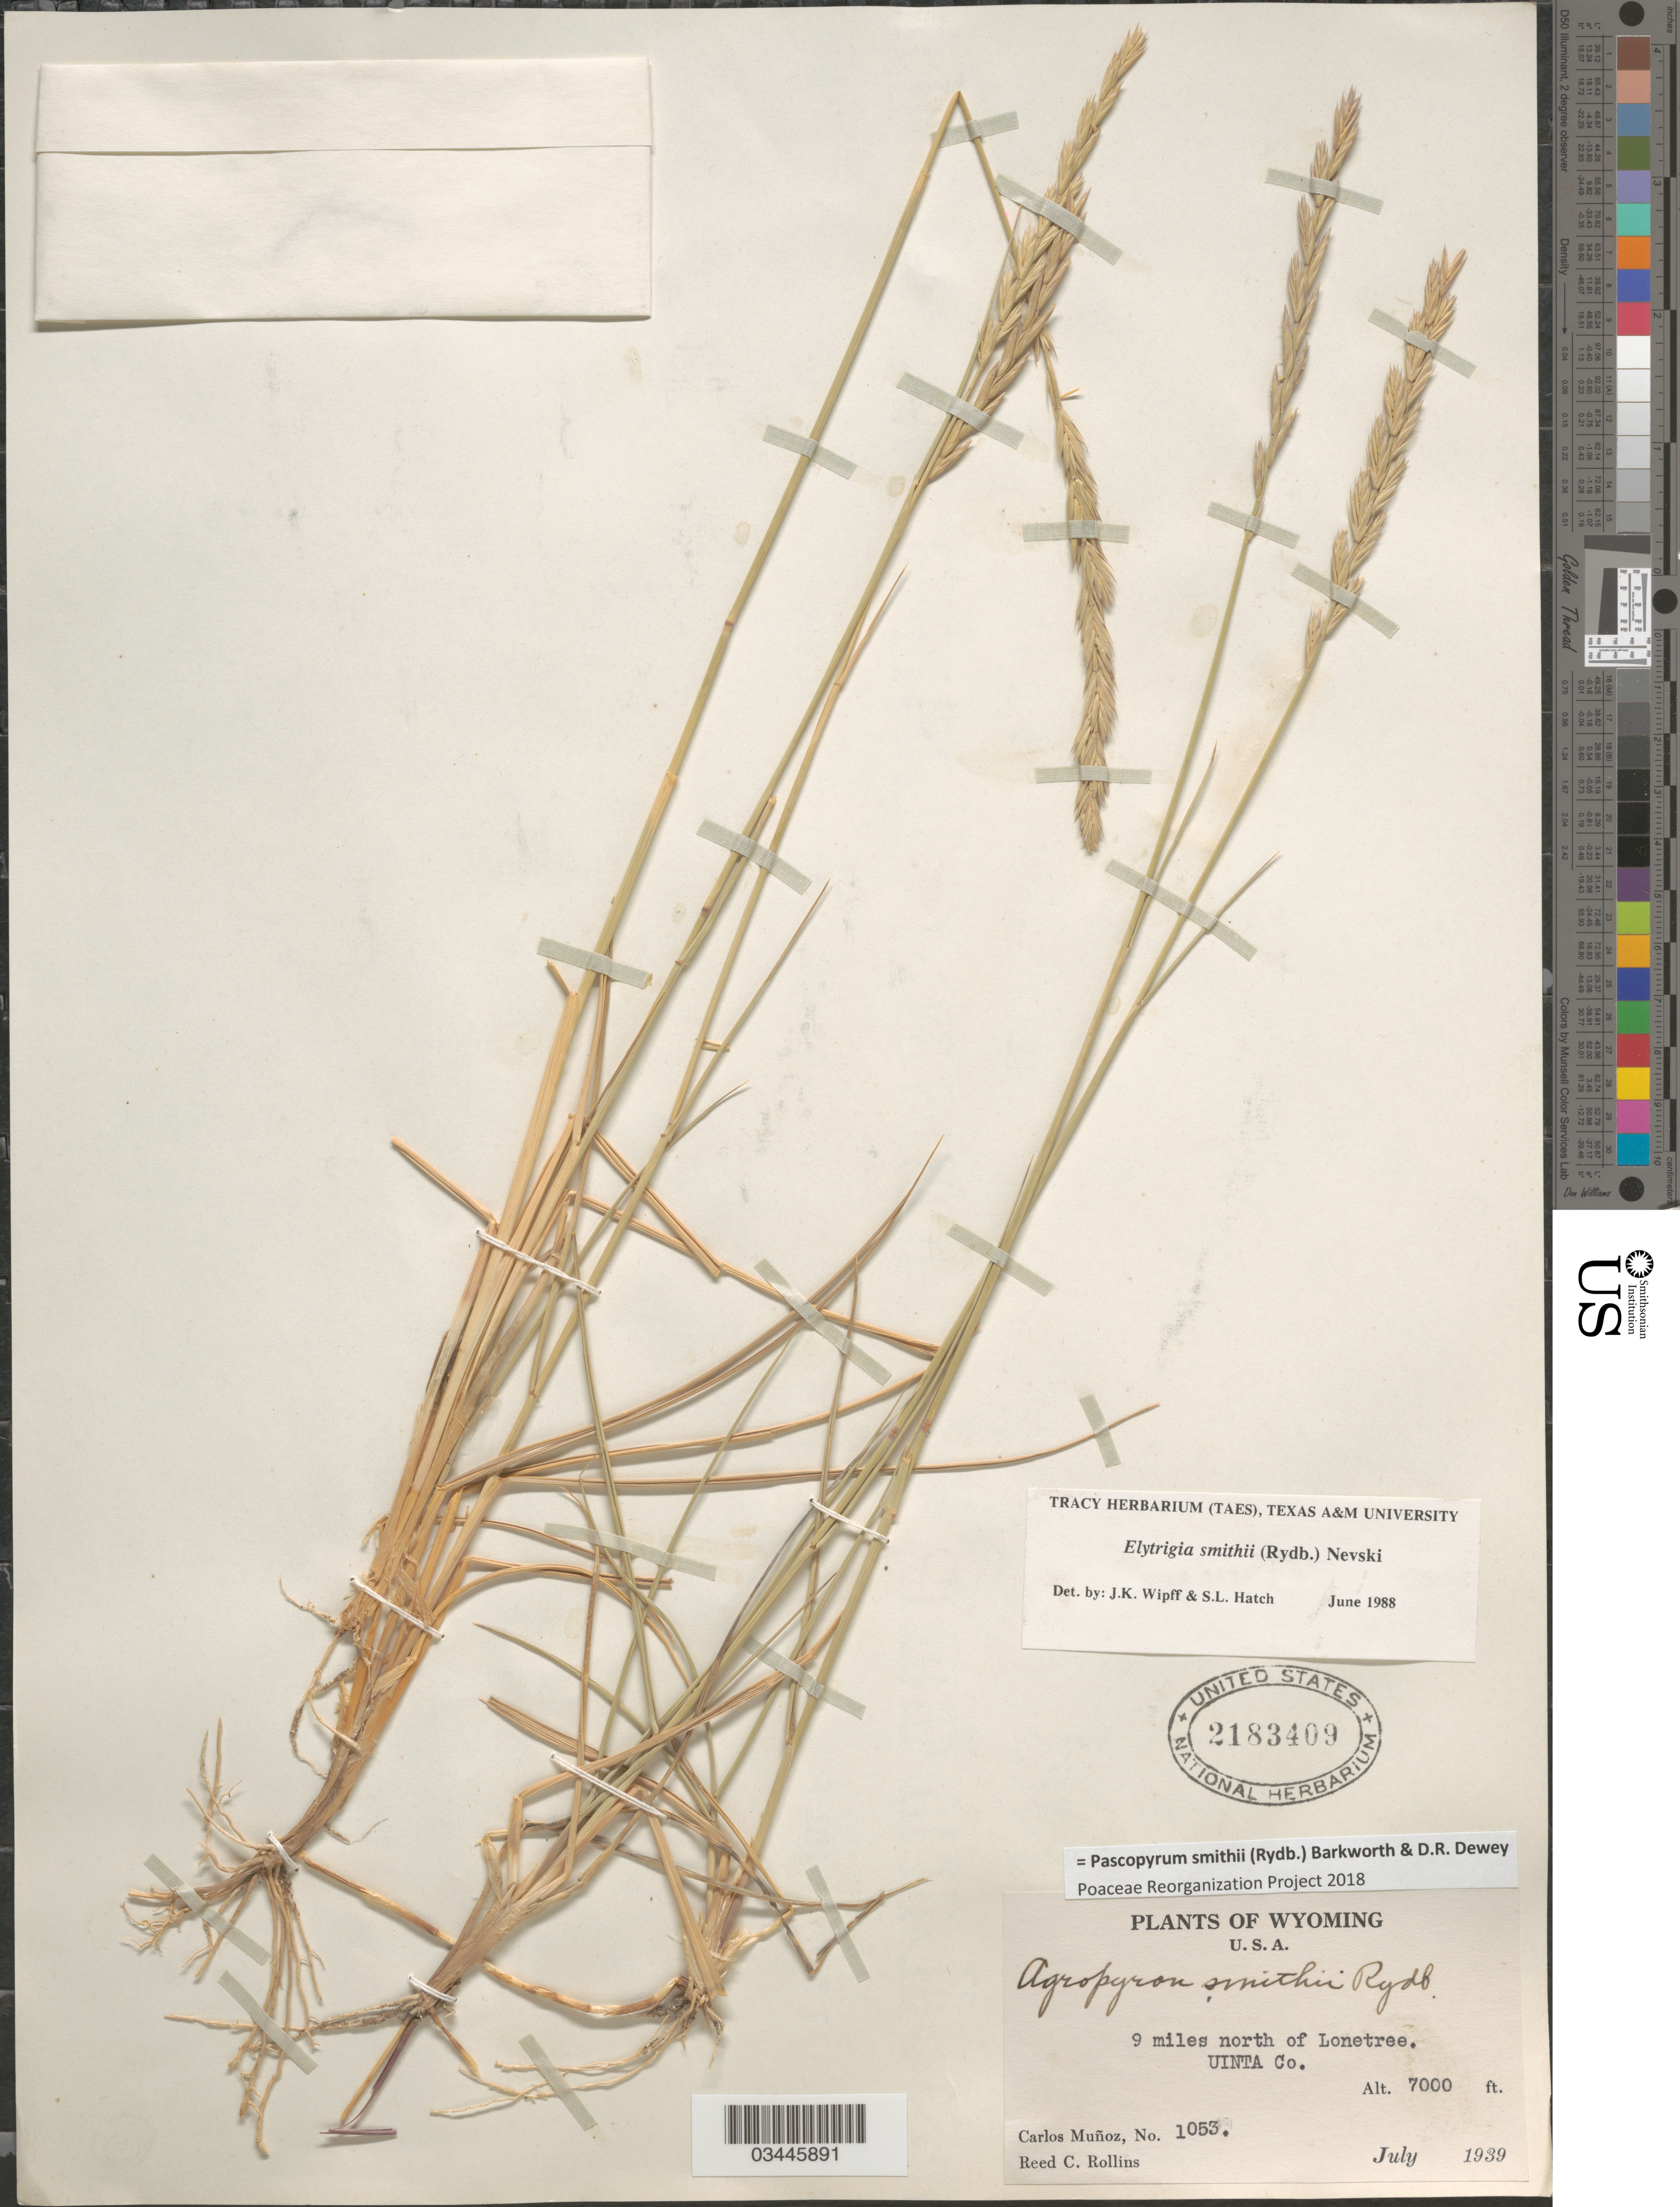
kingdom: Plantae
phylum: Tracheophyta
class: Liliopsida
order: Poales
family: Poaceae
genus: Pascopyrum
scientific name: Pascopyrum smithii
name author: (Rydb.) Barkworth & Dewey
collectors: C. Muñoz & R. C. Rollins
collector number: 1053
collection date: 1939-07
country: United States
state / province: Wyoming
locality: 9 miles north of Lonetree. Uinta Co. .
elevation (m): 2134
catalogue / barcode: US 2183409